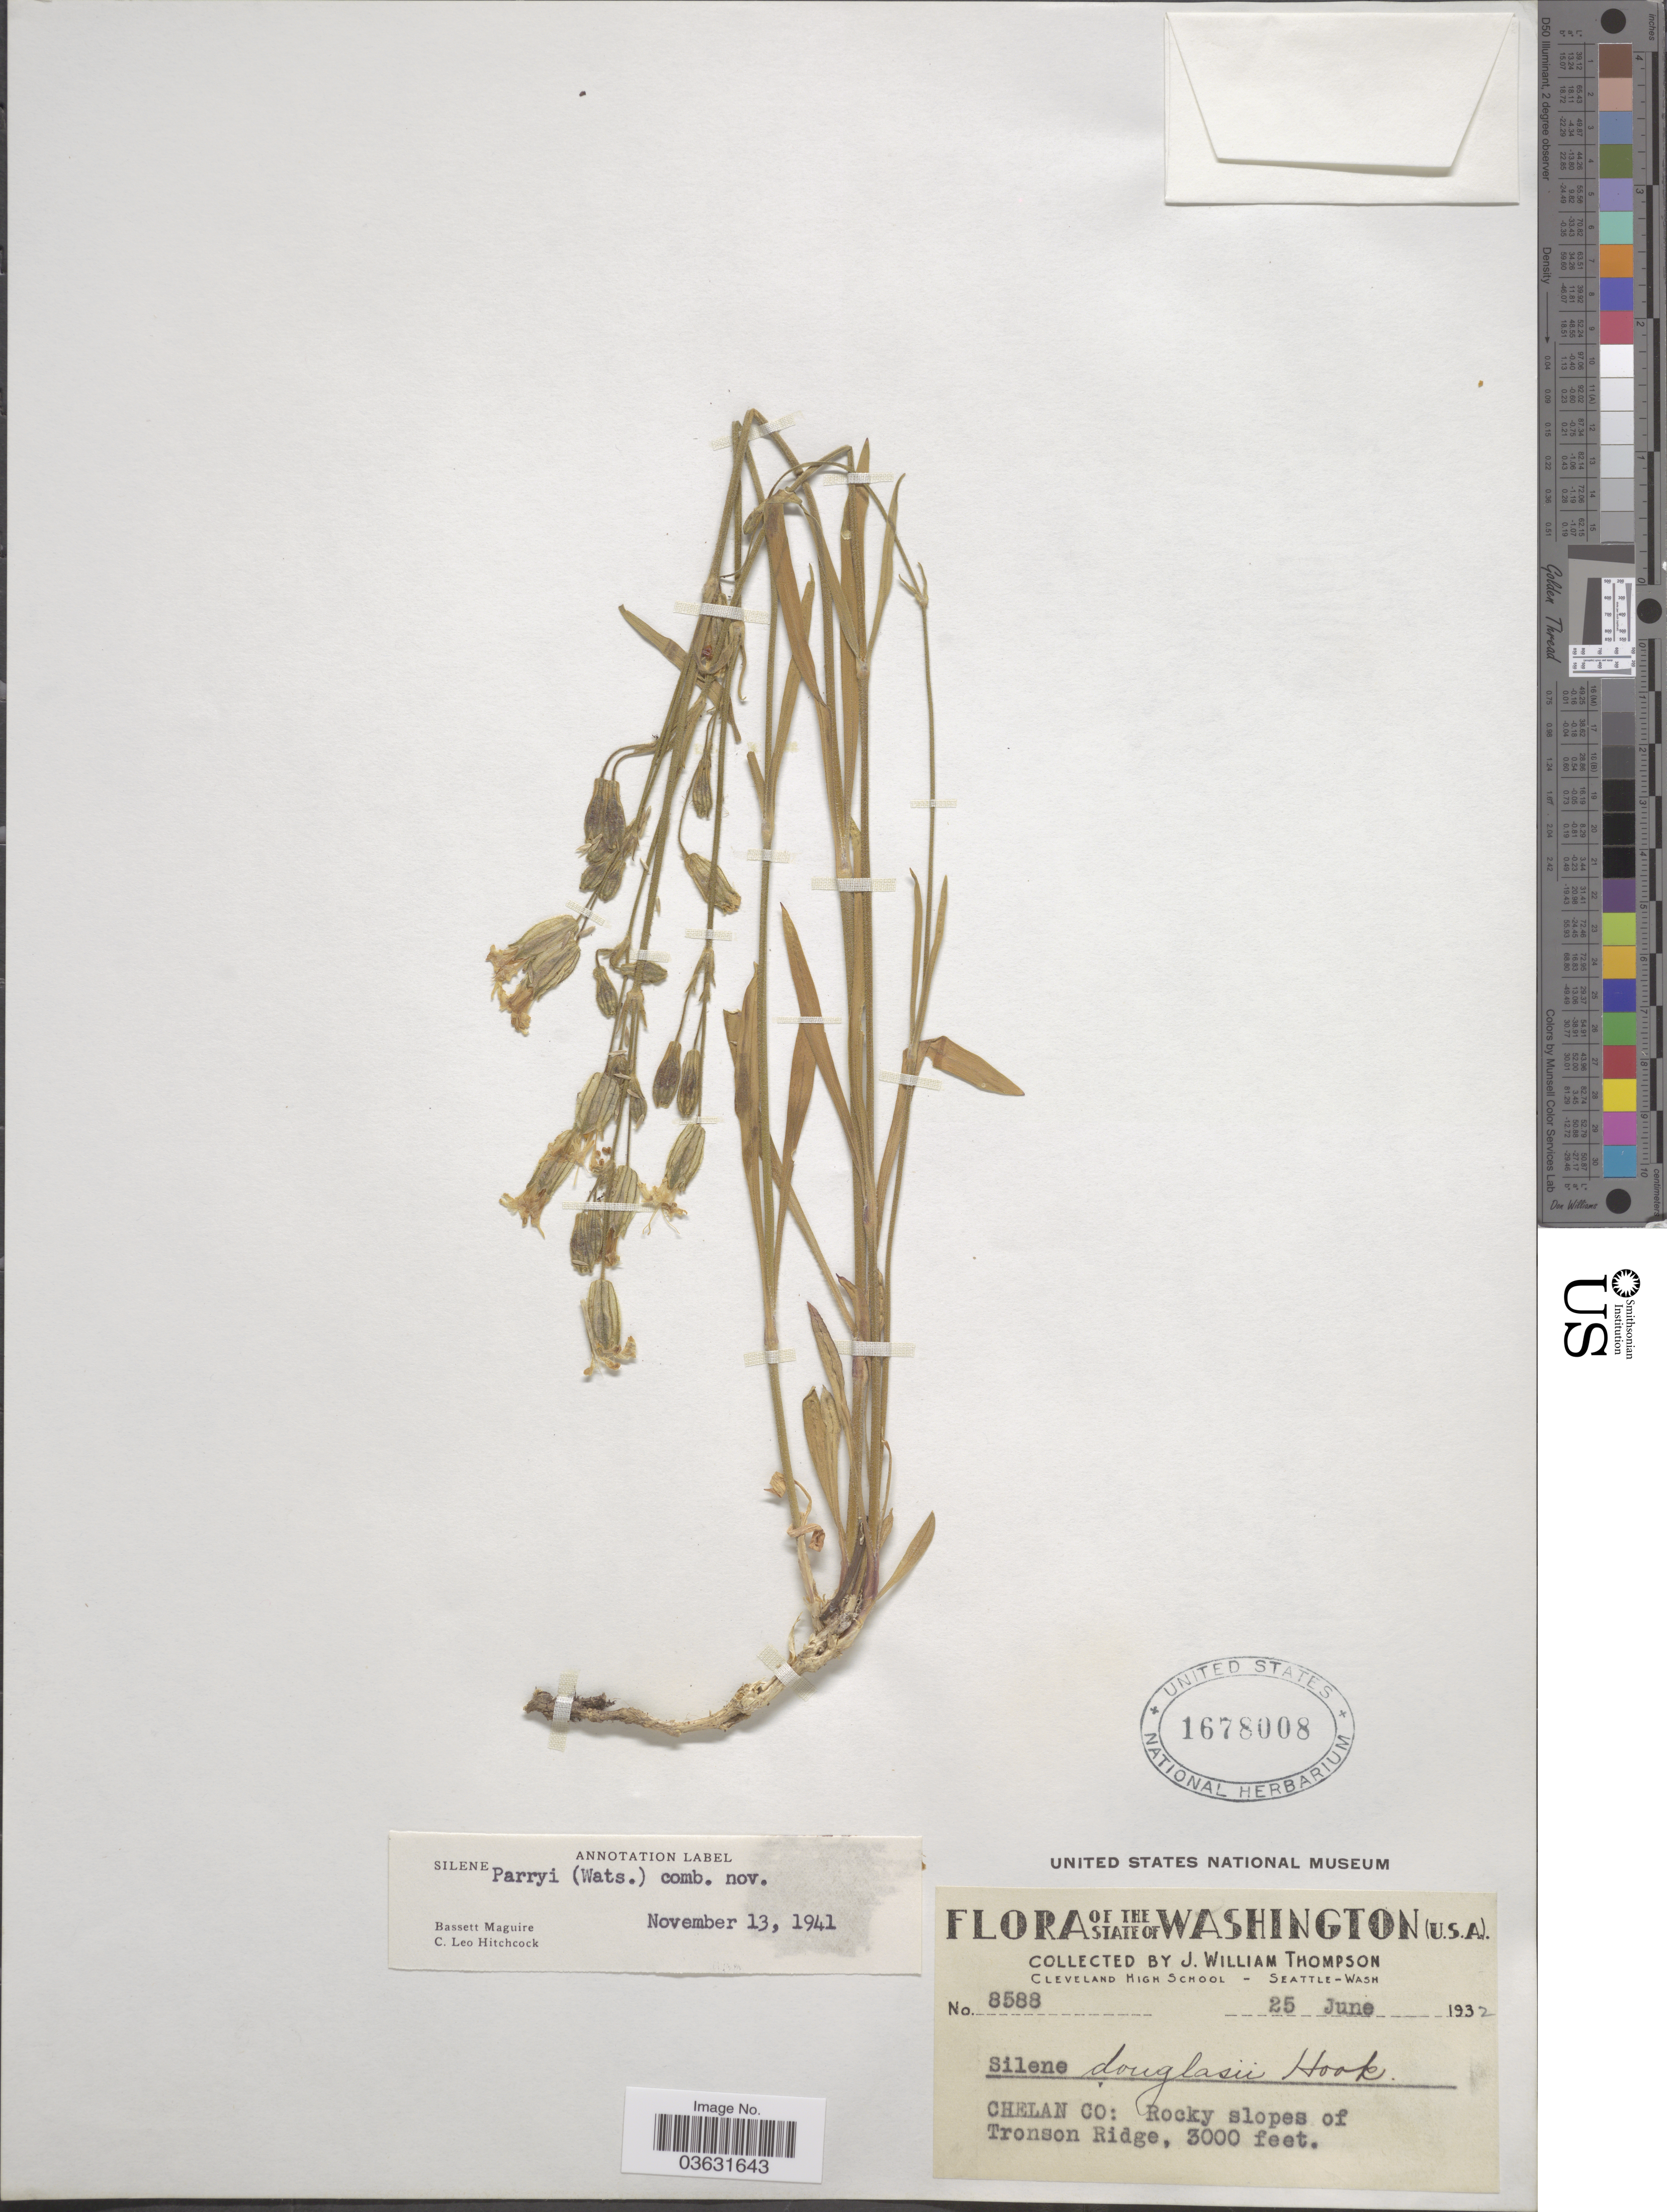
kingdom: Plantae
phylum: Tracheophyta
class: Magnoliopsida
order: Caryophyllales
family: Caryophyllaceae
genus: Silene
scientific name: Silene parryi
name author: (S. Watson) C.L. Hitchc. & Maguire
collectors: J. W. Thompson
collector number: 8588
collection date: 1932-06-25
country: United States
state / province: Washington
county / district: Chelan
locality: Chelan Co: Rocky slopes of Tronson Ridge.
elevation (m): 914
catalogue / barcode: US 1678008